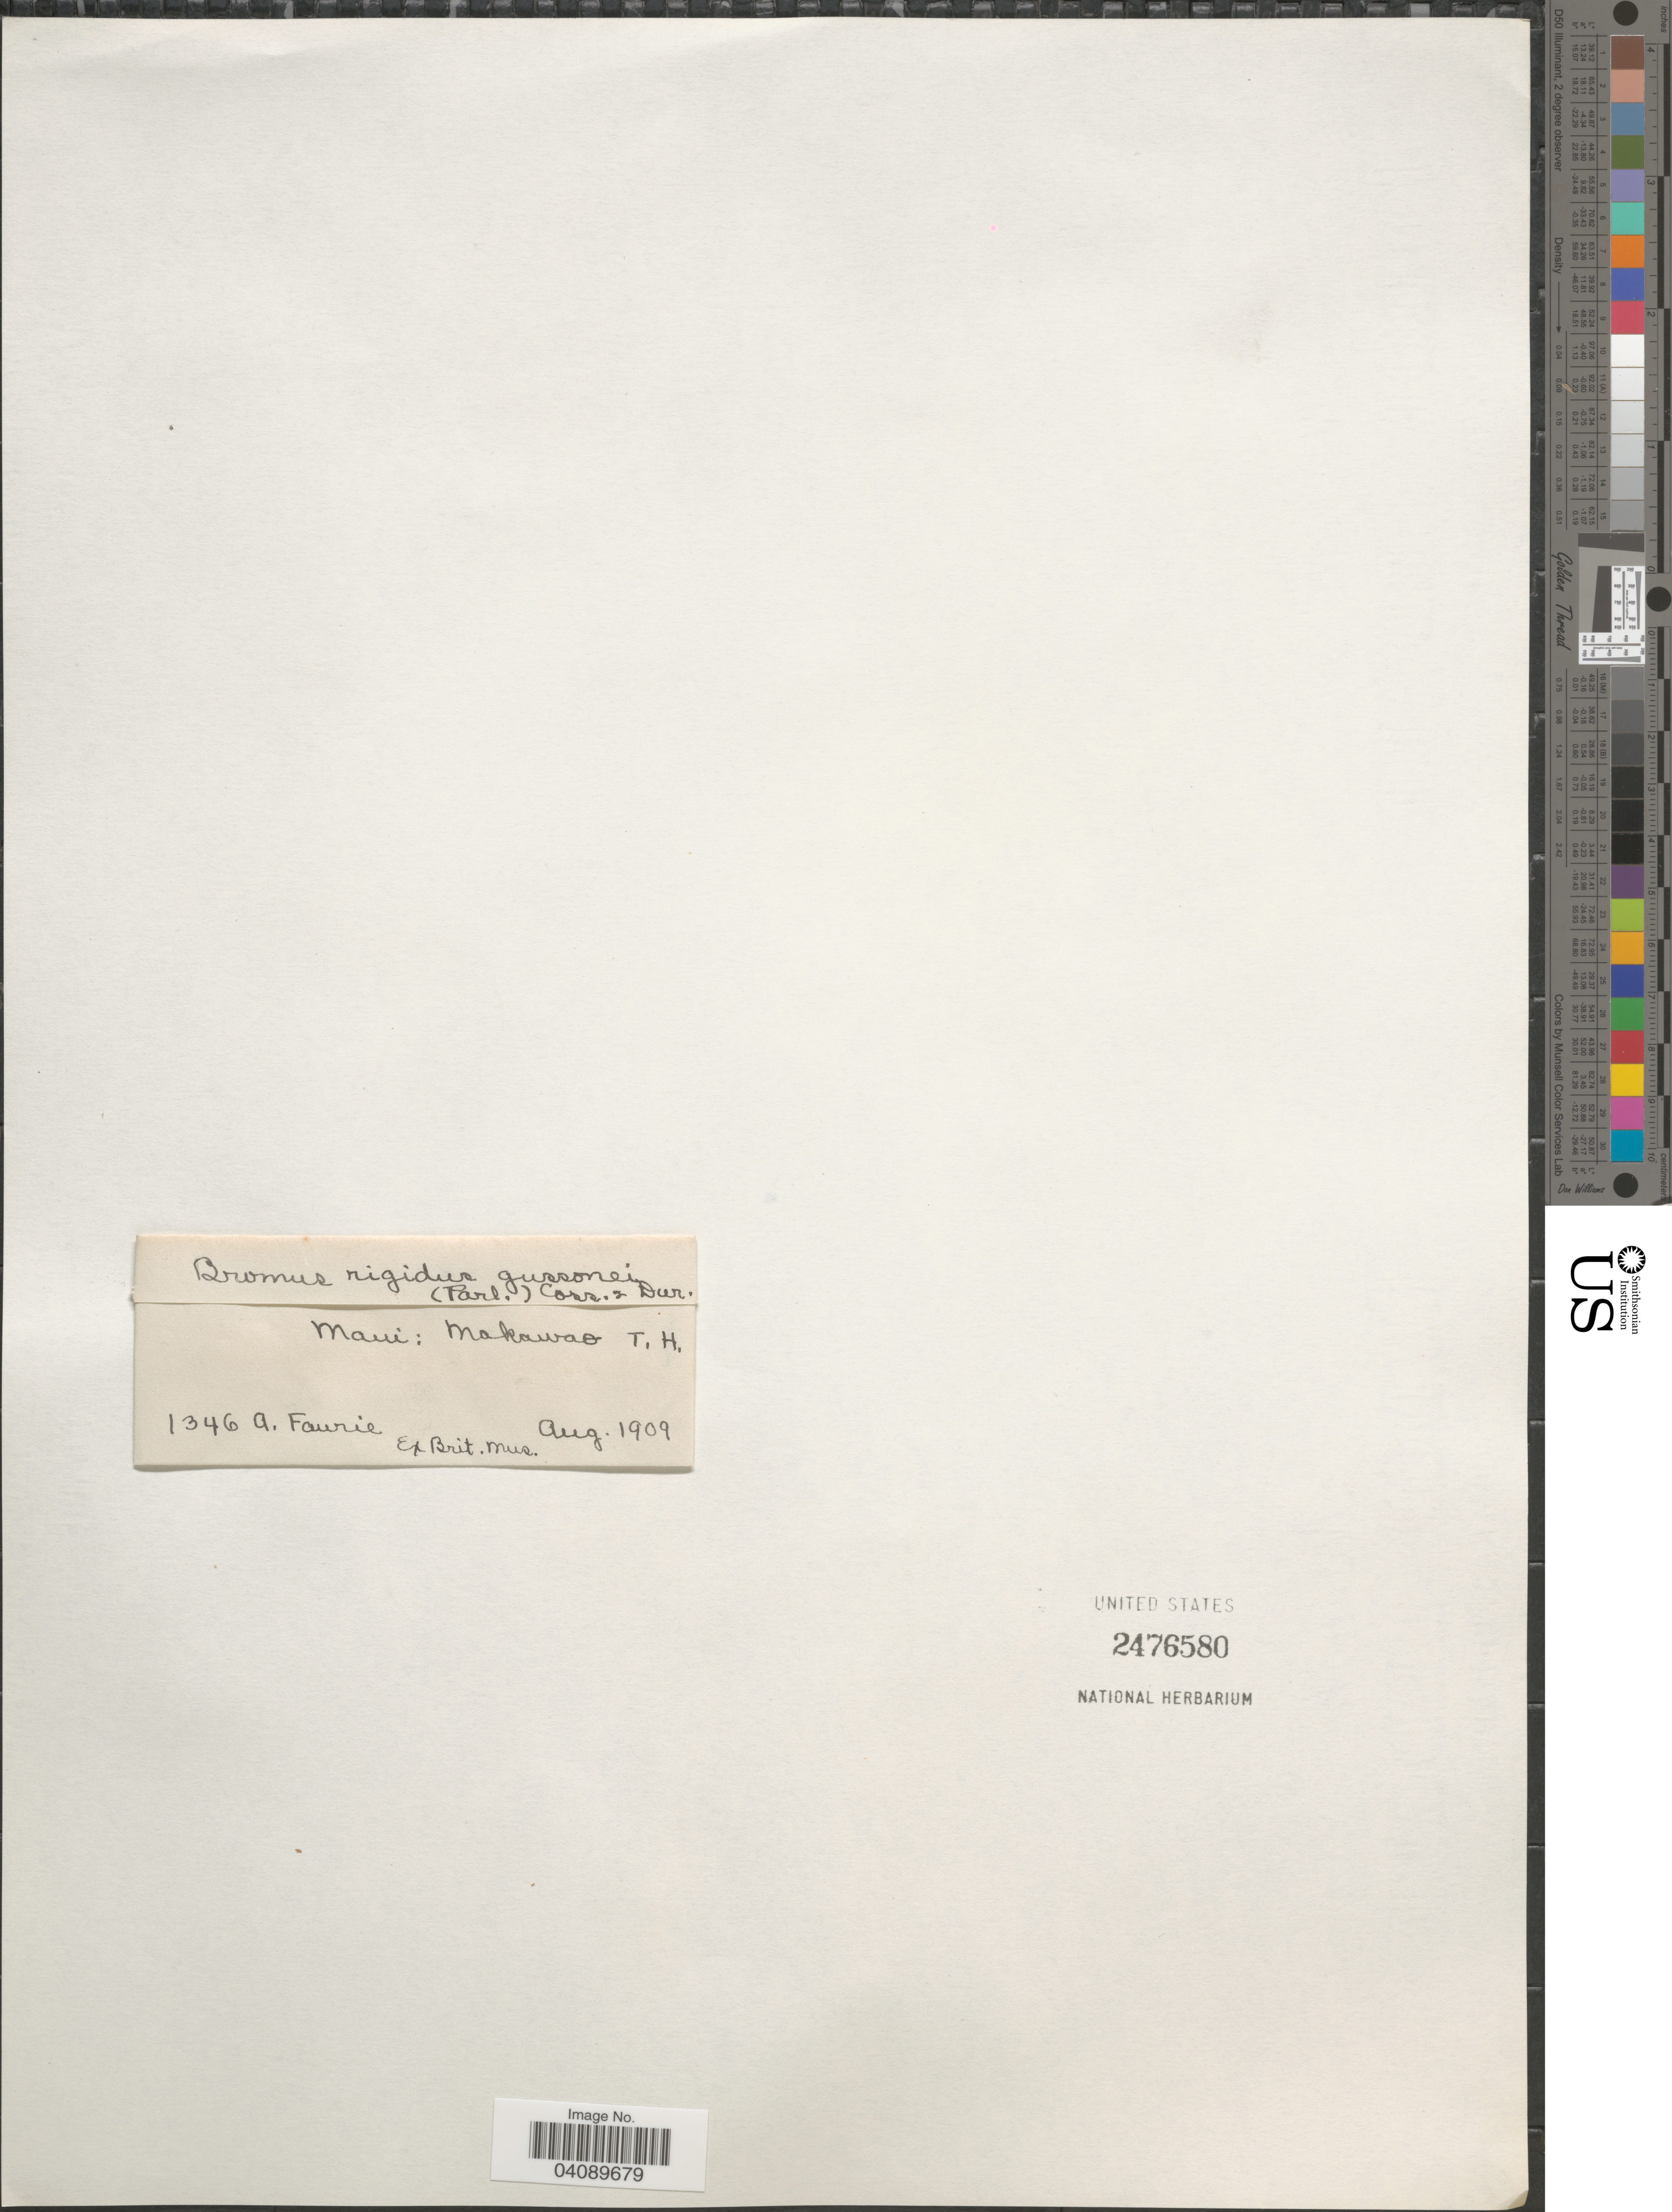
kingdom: Plantae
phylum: Tracheophyta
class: Liliopsida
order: Poales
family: Poaceae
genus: Bromus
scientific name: Bromus rigidus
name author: Roth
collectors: A. Faurie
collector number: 1346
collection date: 1909-08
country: United States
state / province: Hawaii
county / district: Maui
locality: Maui: Makawao T.H.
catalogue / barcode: US 2476580